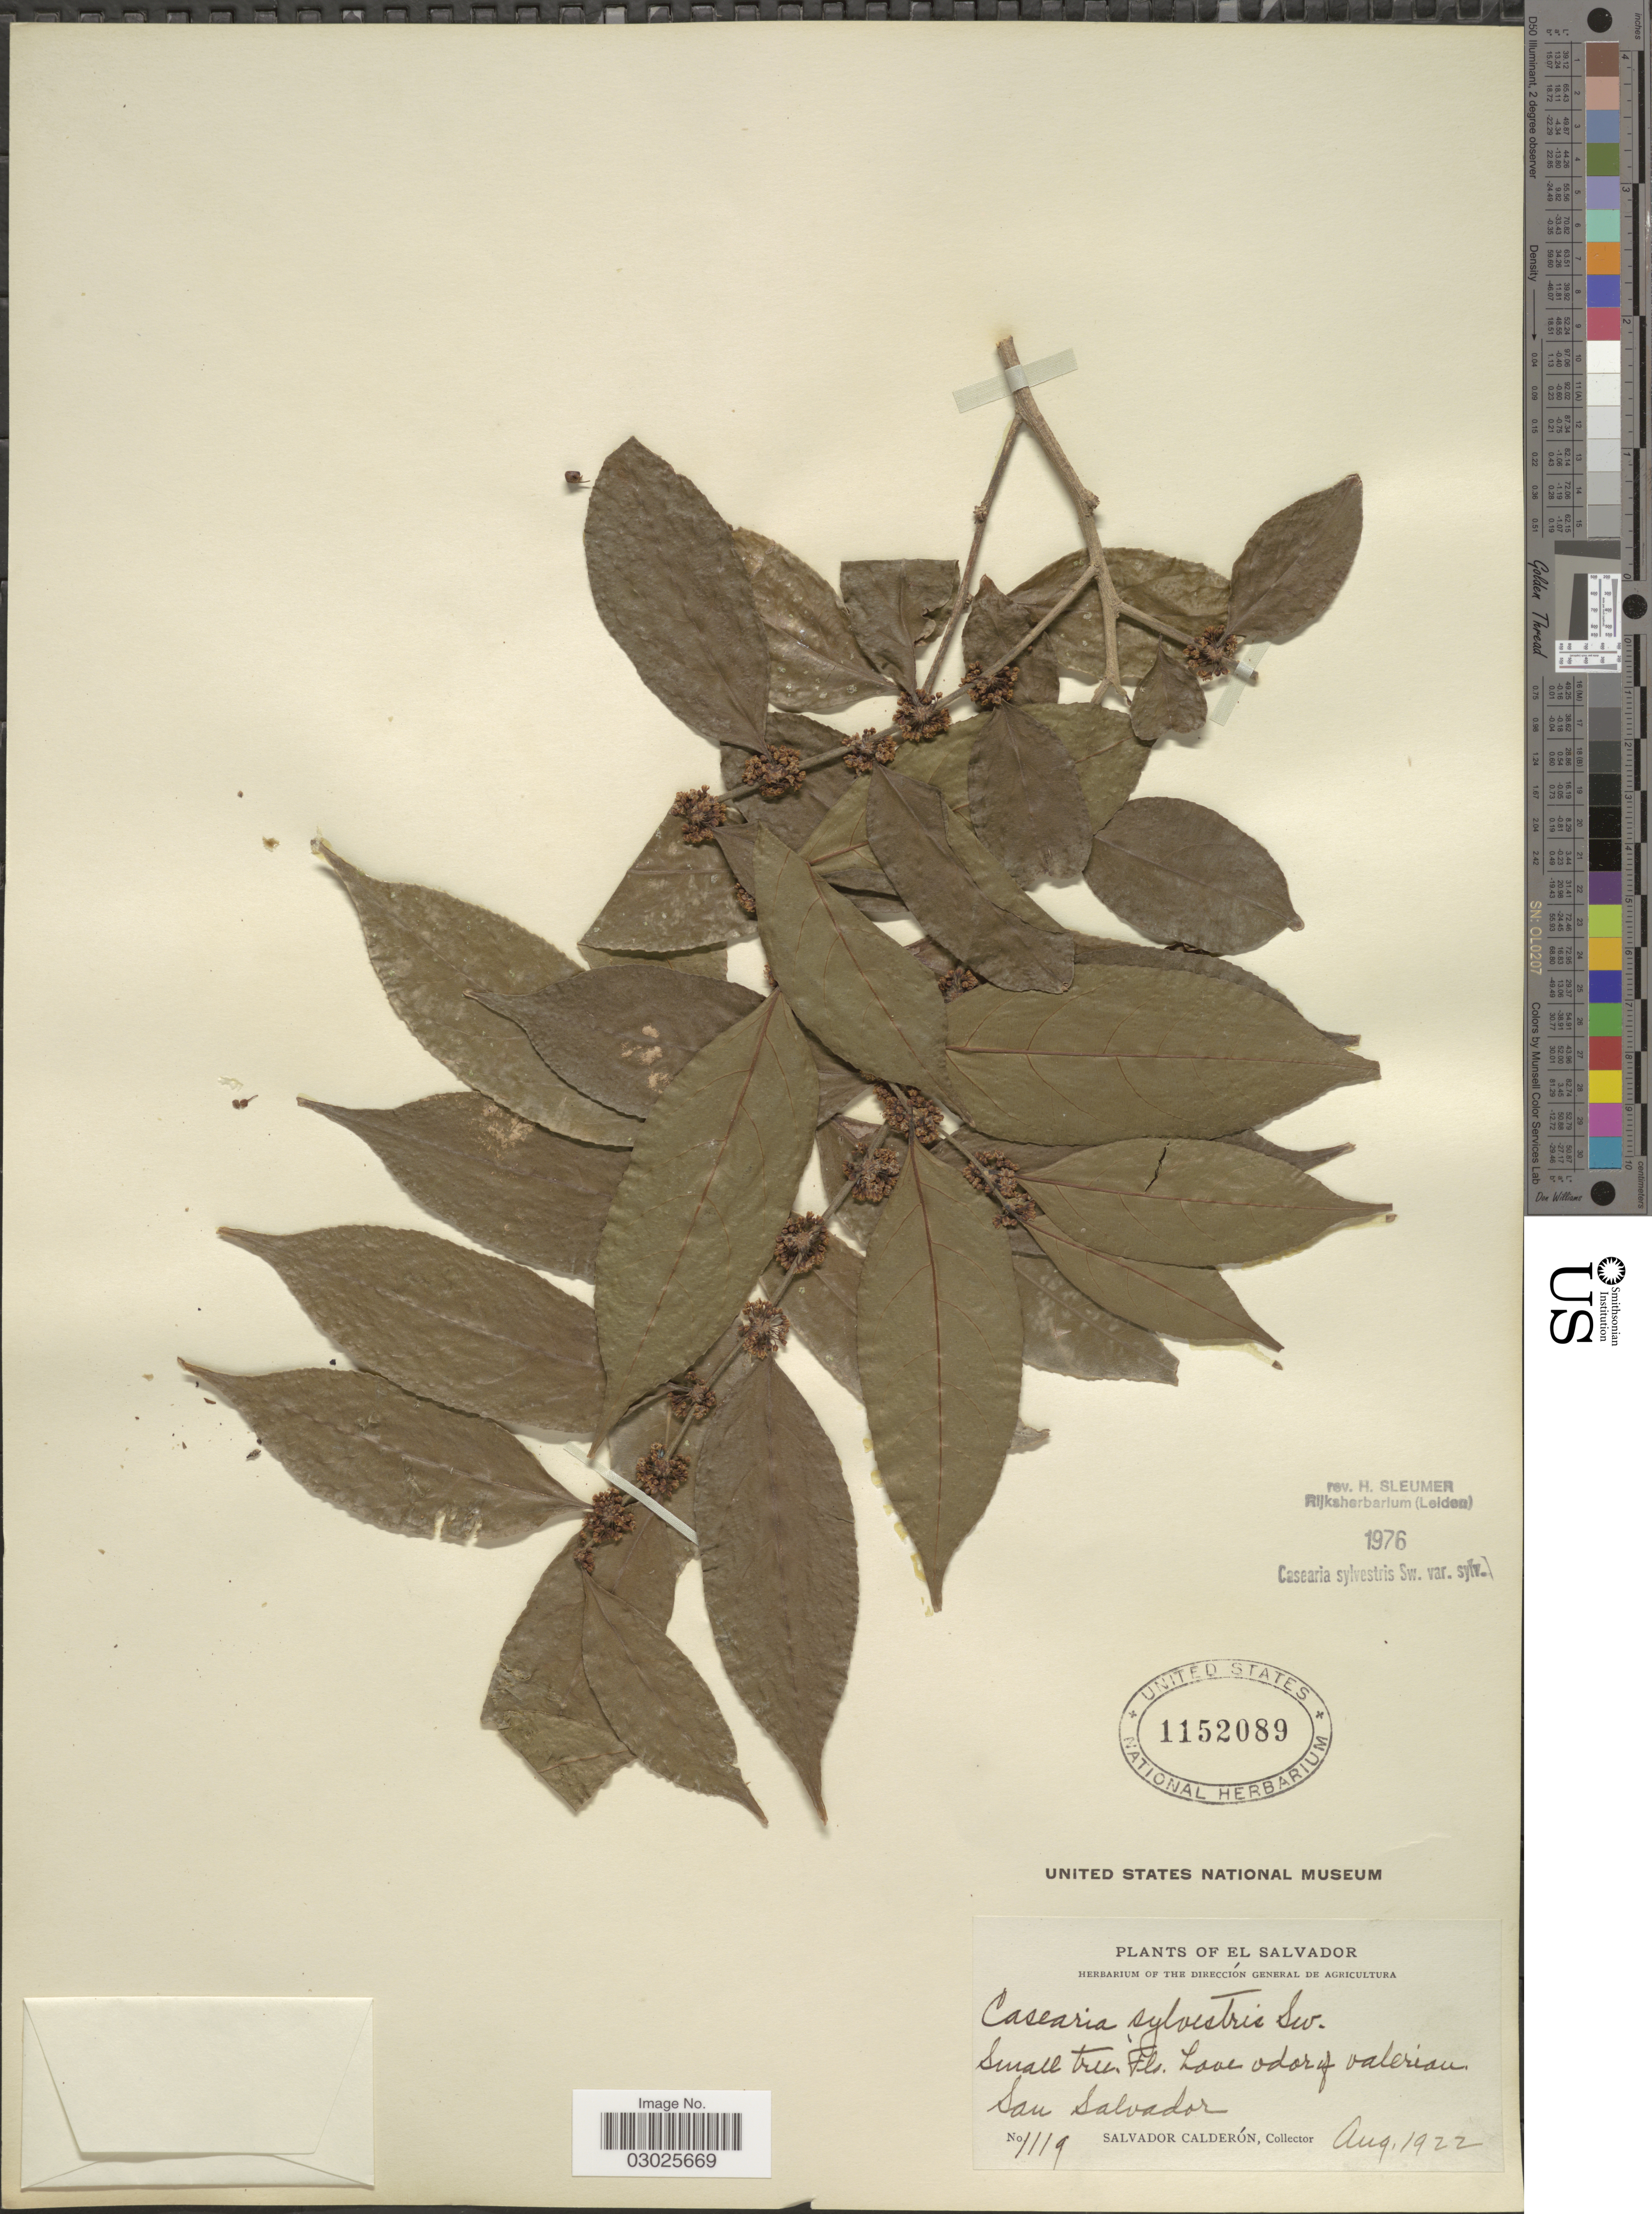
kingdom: Plantae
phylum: Tracheophyta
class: Magnoliopsida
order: Malpighiales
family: Salicaceae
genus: Casearia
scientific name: Casearia sylvestris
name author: Sw.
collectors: S. Calderón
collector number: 1119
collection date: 1922-08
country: El Salvador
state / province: San Salvador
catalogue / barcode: US 1152089